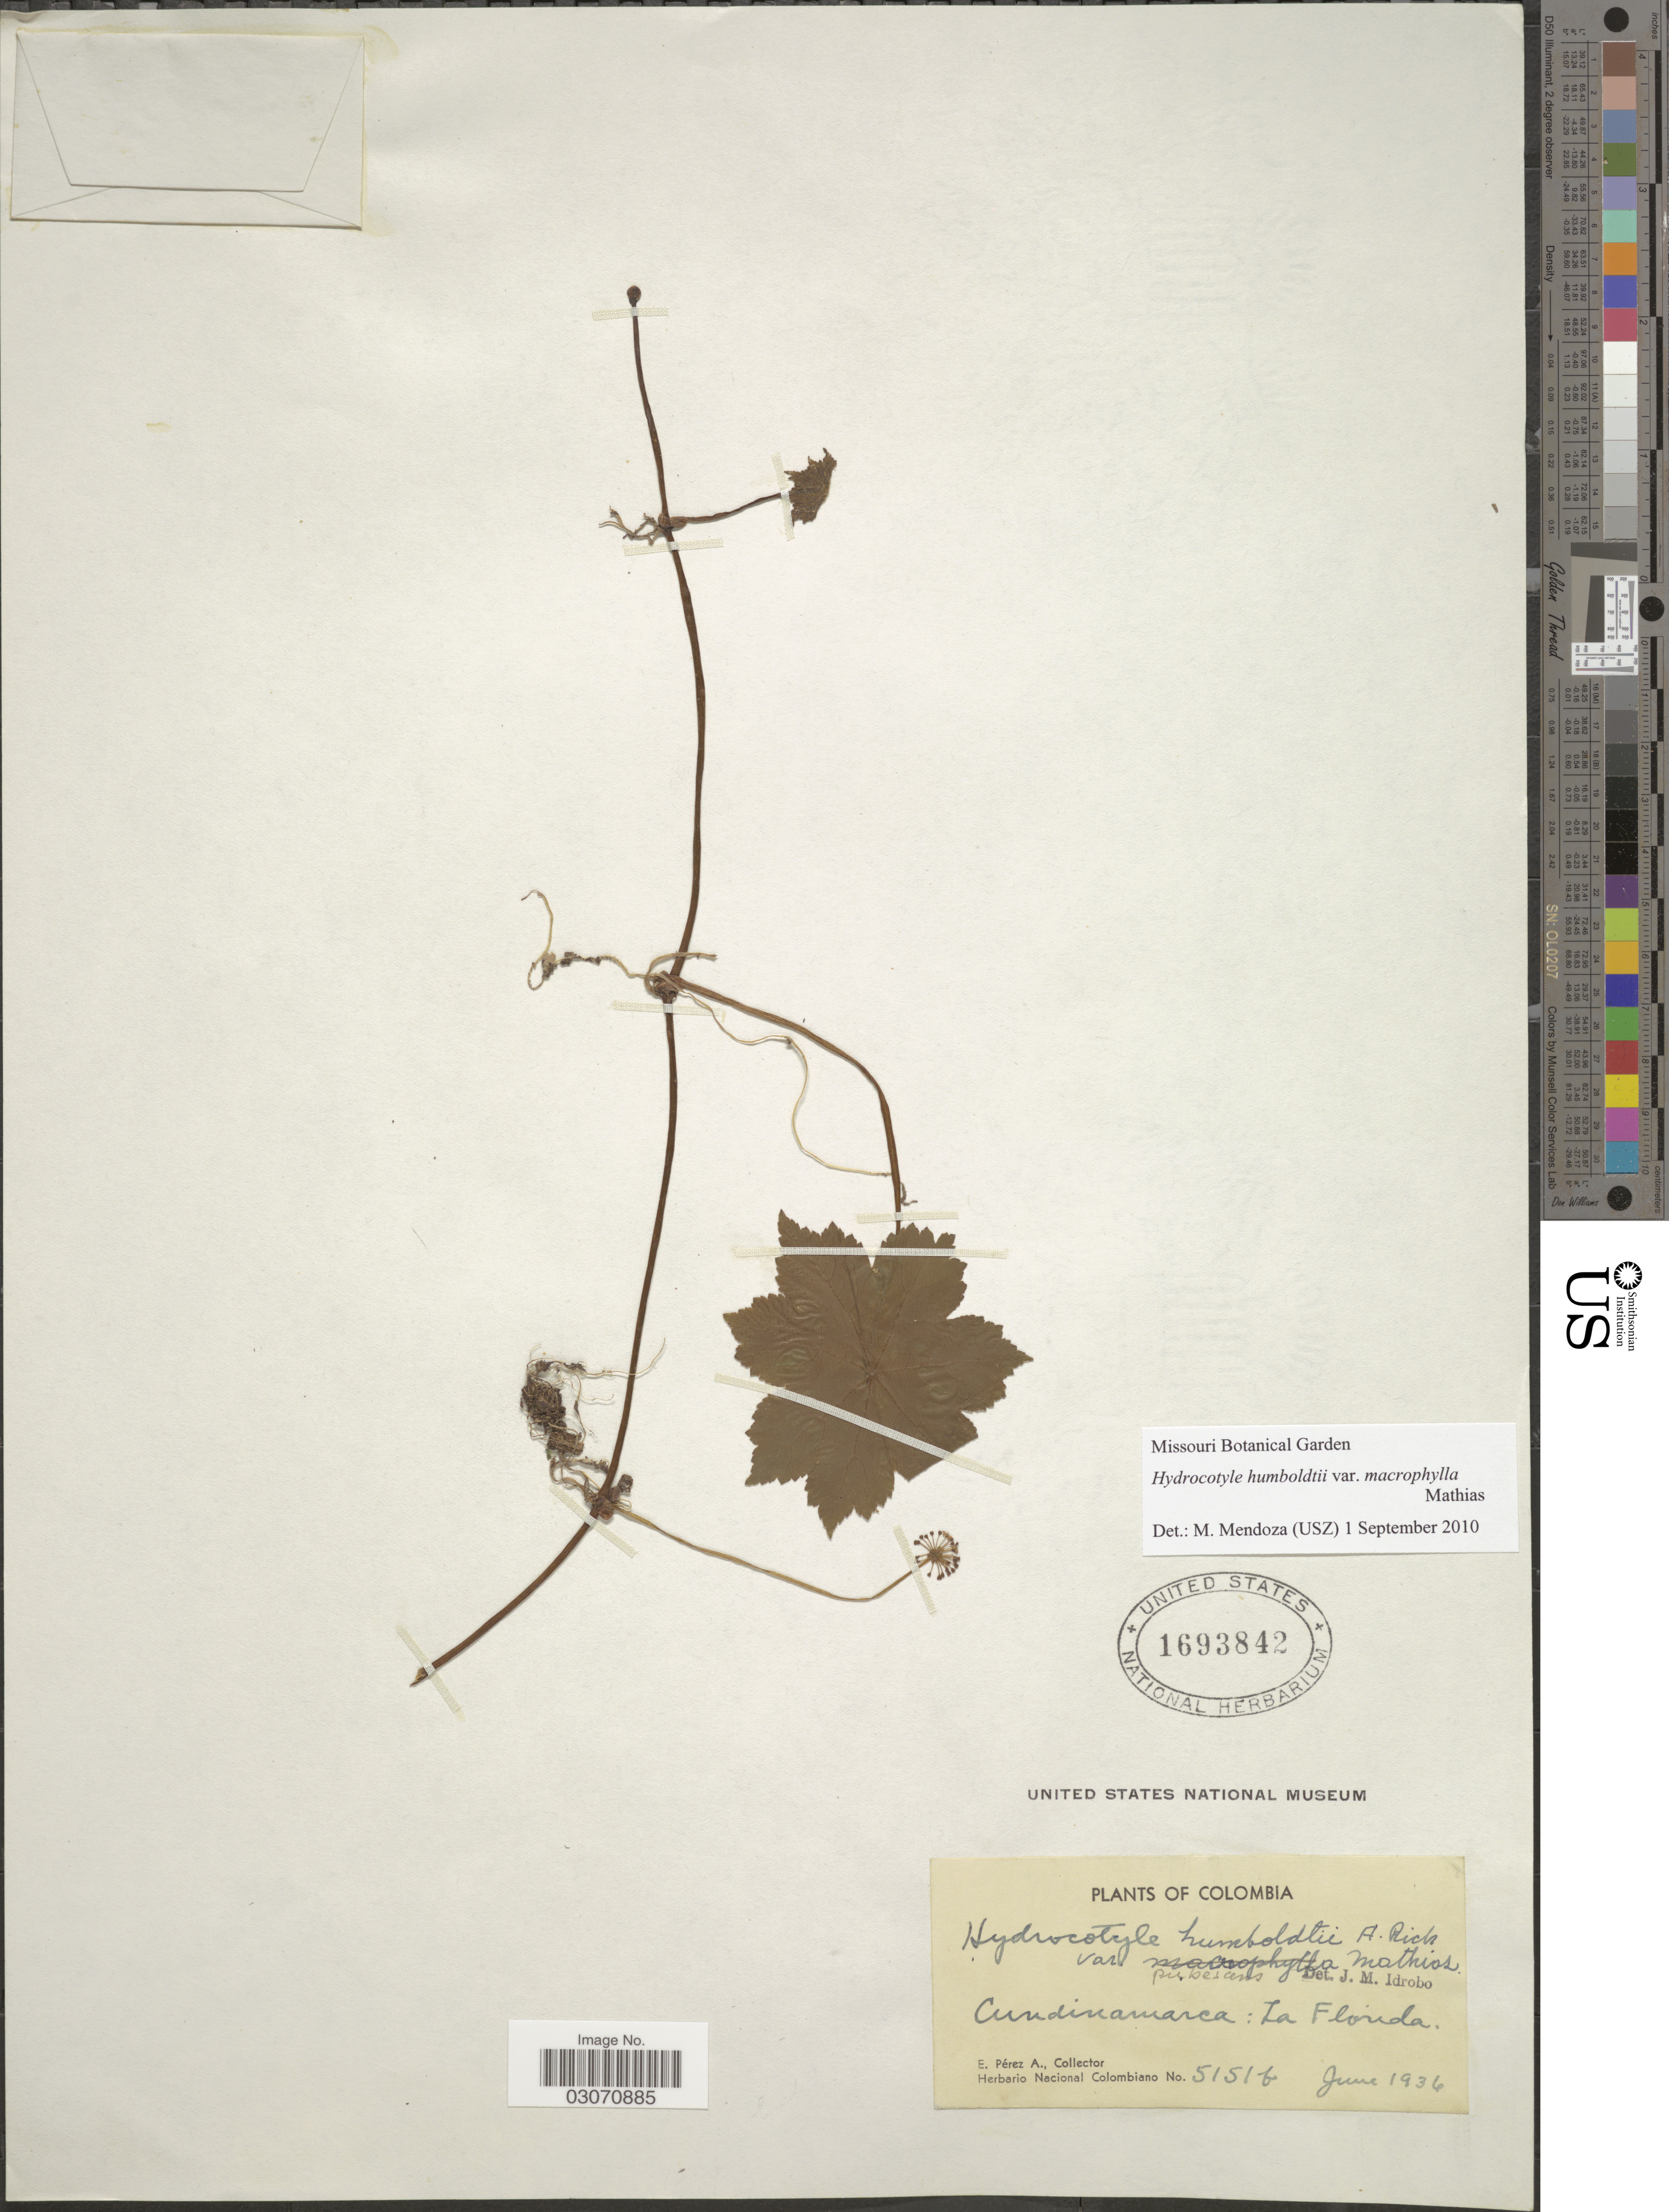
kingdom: Plantae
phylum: Tracheophyta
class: Magnoliopsida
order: Apiales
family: Araliaceae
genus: Hydrocotyle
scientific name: Hydrocotyle humboldtii var. macrophylla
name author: Mathias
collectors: E. Pérez Arbeláez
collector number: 5151b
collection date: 1936-06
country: Colombia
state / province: Cundinamarca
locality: La Florida.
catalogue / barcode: US 1693842